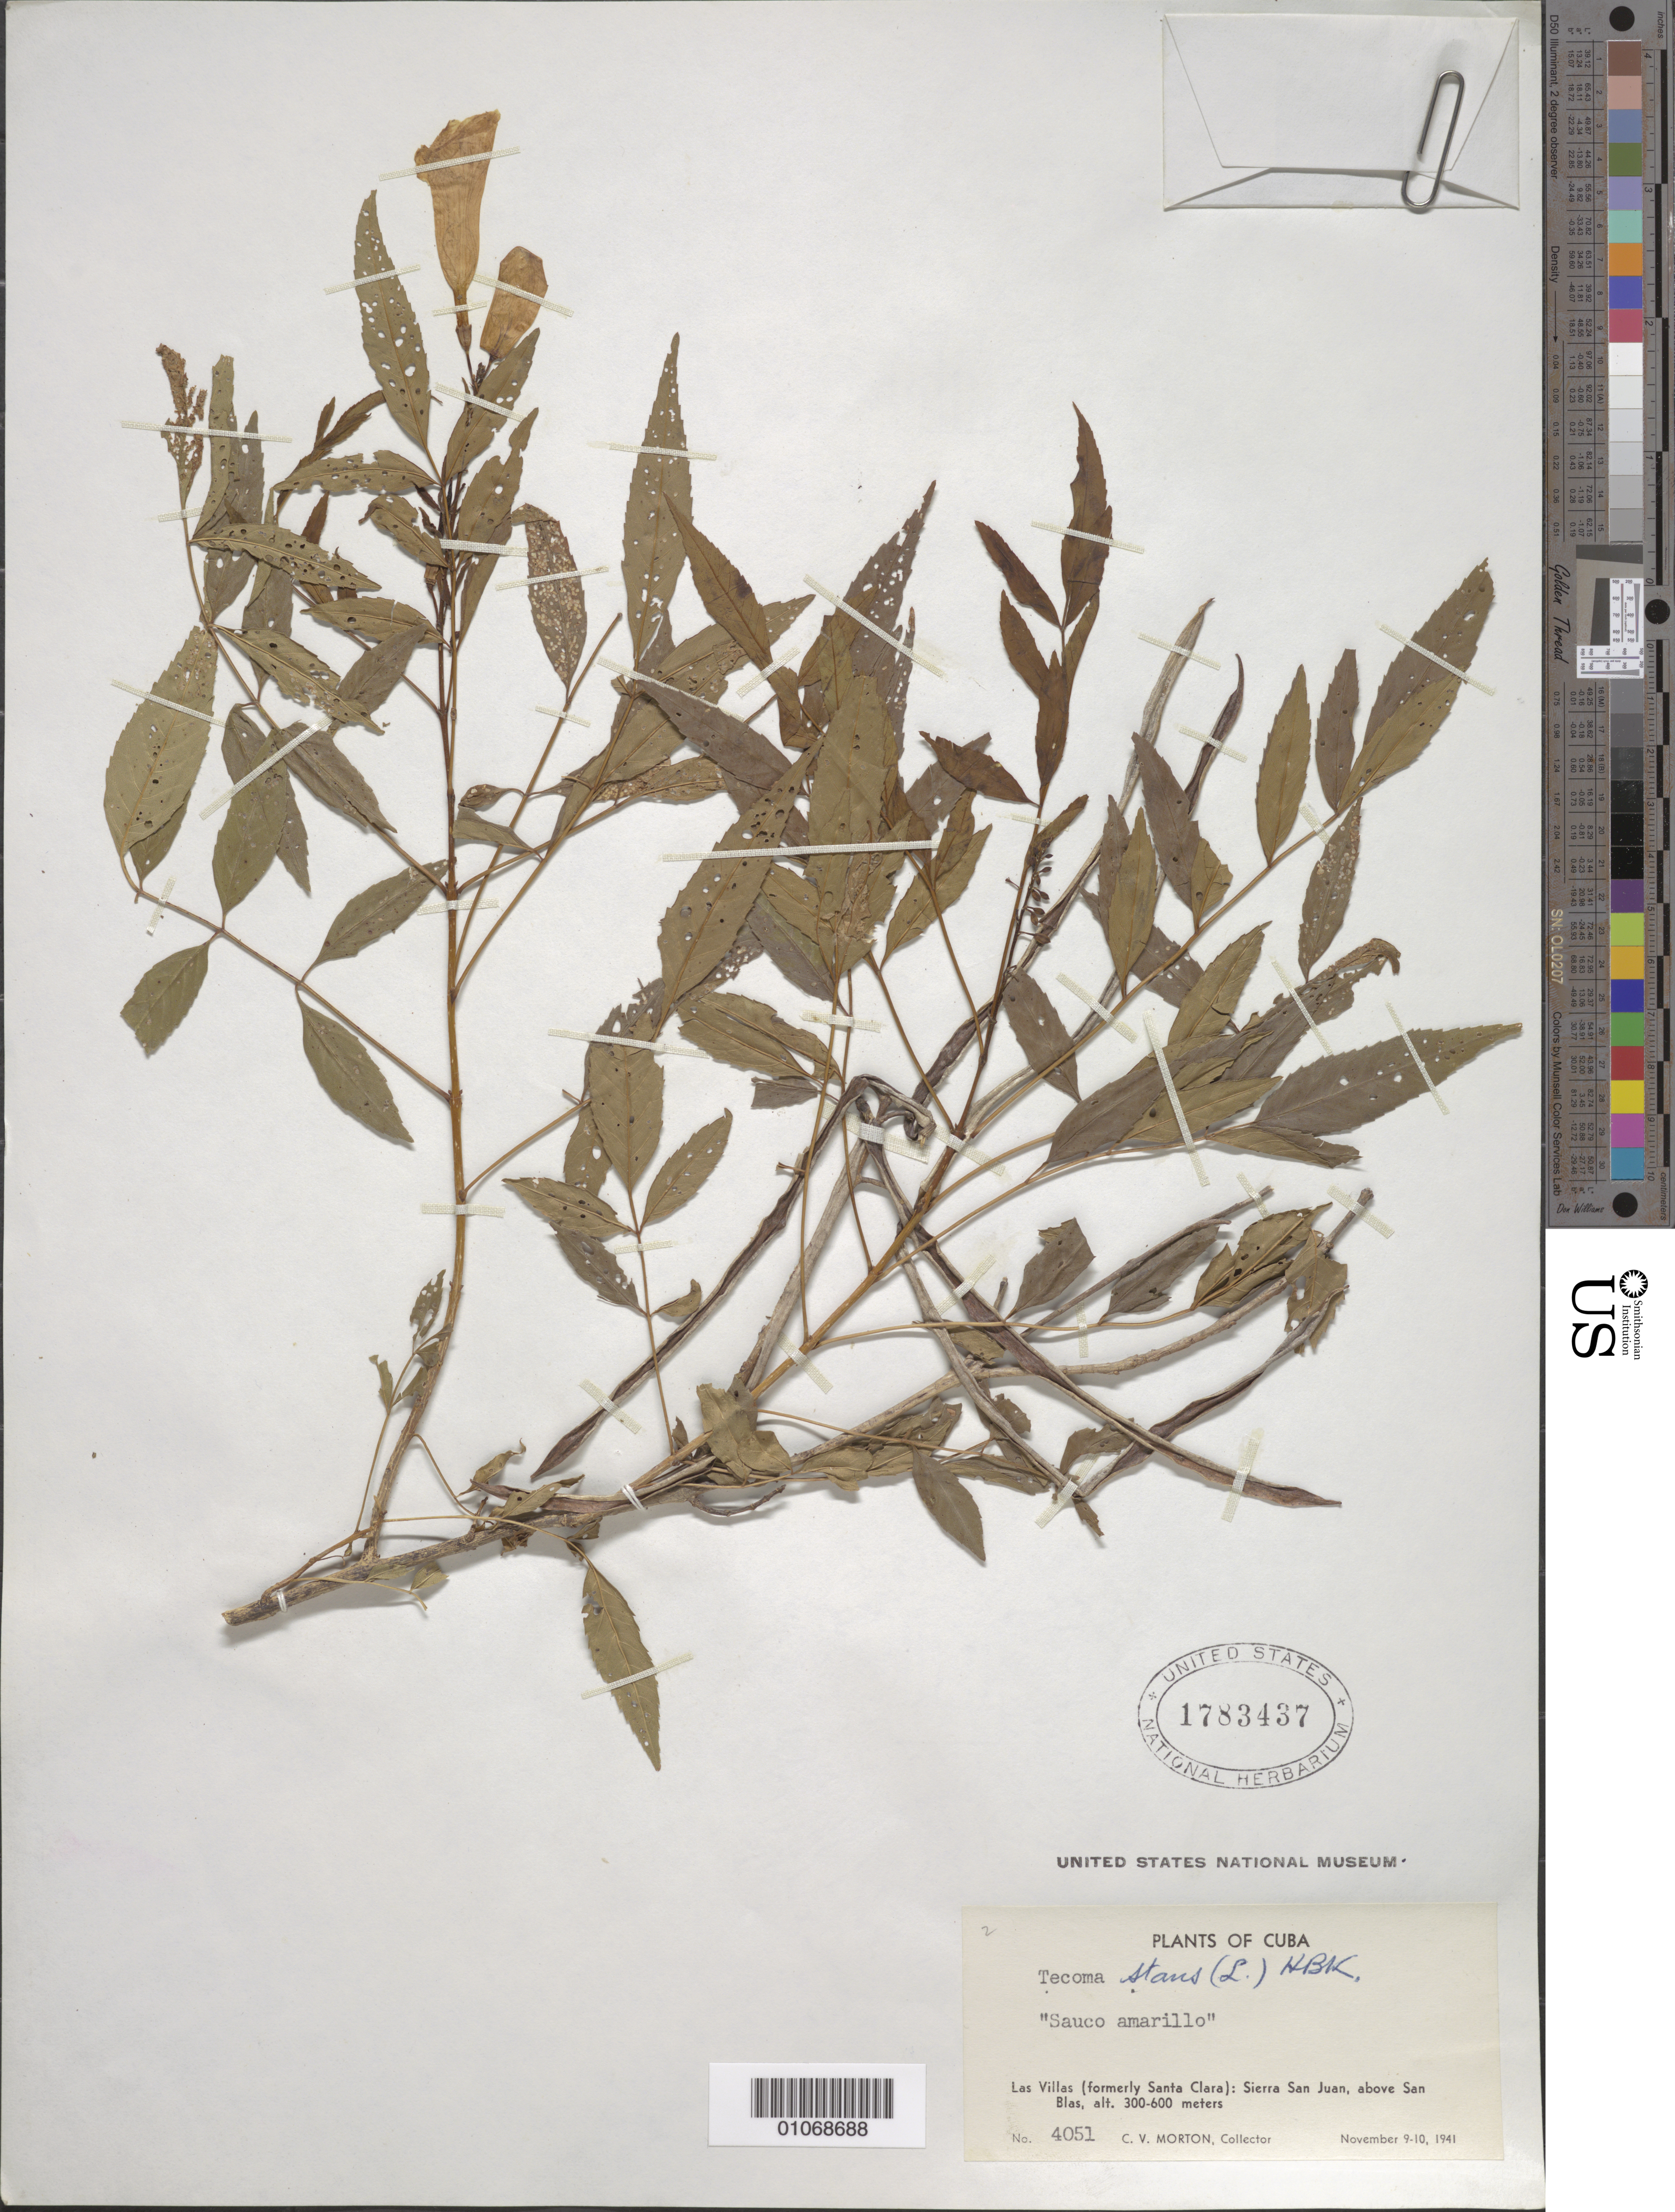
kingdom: Plantae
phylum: Tracheophyta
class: Magnoliopsida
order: Lamiales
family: Bignoniaceae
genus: Tecoma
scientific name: Tecoma stans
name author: (L.) Juss. ex Kunth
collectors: C. V. Morton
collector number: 4051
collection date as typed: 09 Nov 1910 to 10 Nov 1910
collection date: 1910-11-09/1910-11-10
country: Cuba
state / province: Villa Clara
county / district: Santa Clara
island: Cuba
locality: Sierra San Juan, above San Blas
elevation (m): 300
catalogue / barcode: US 1783437